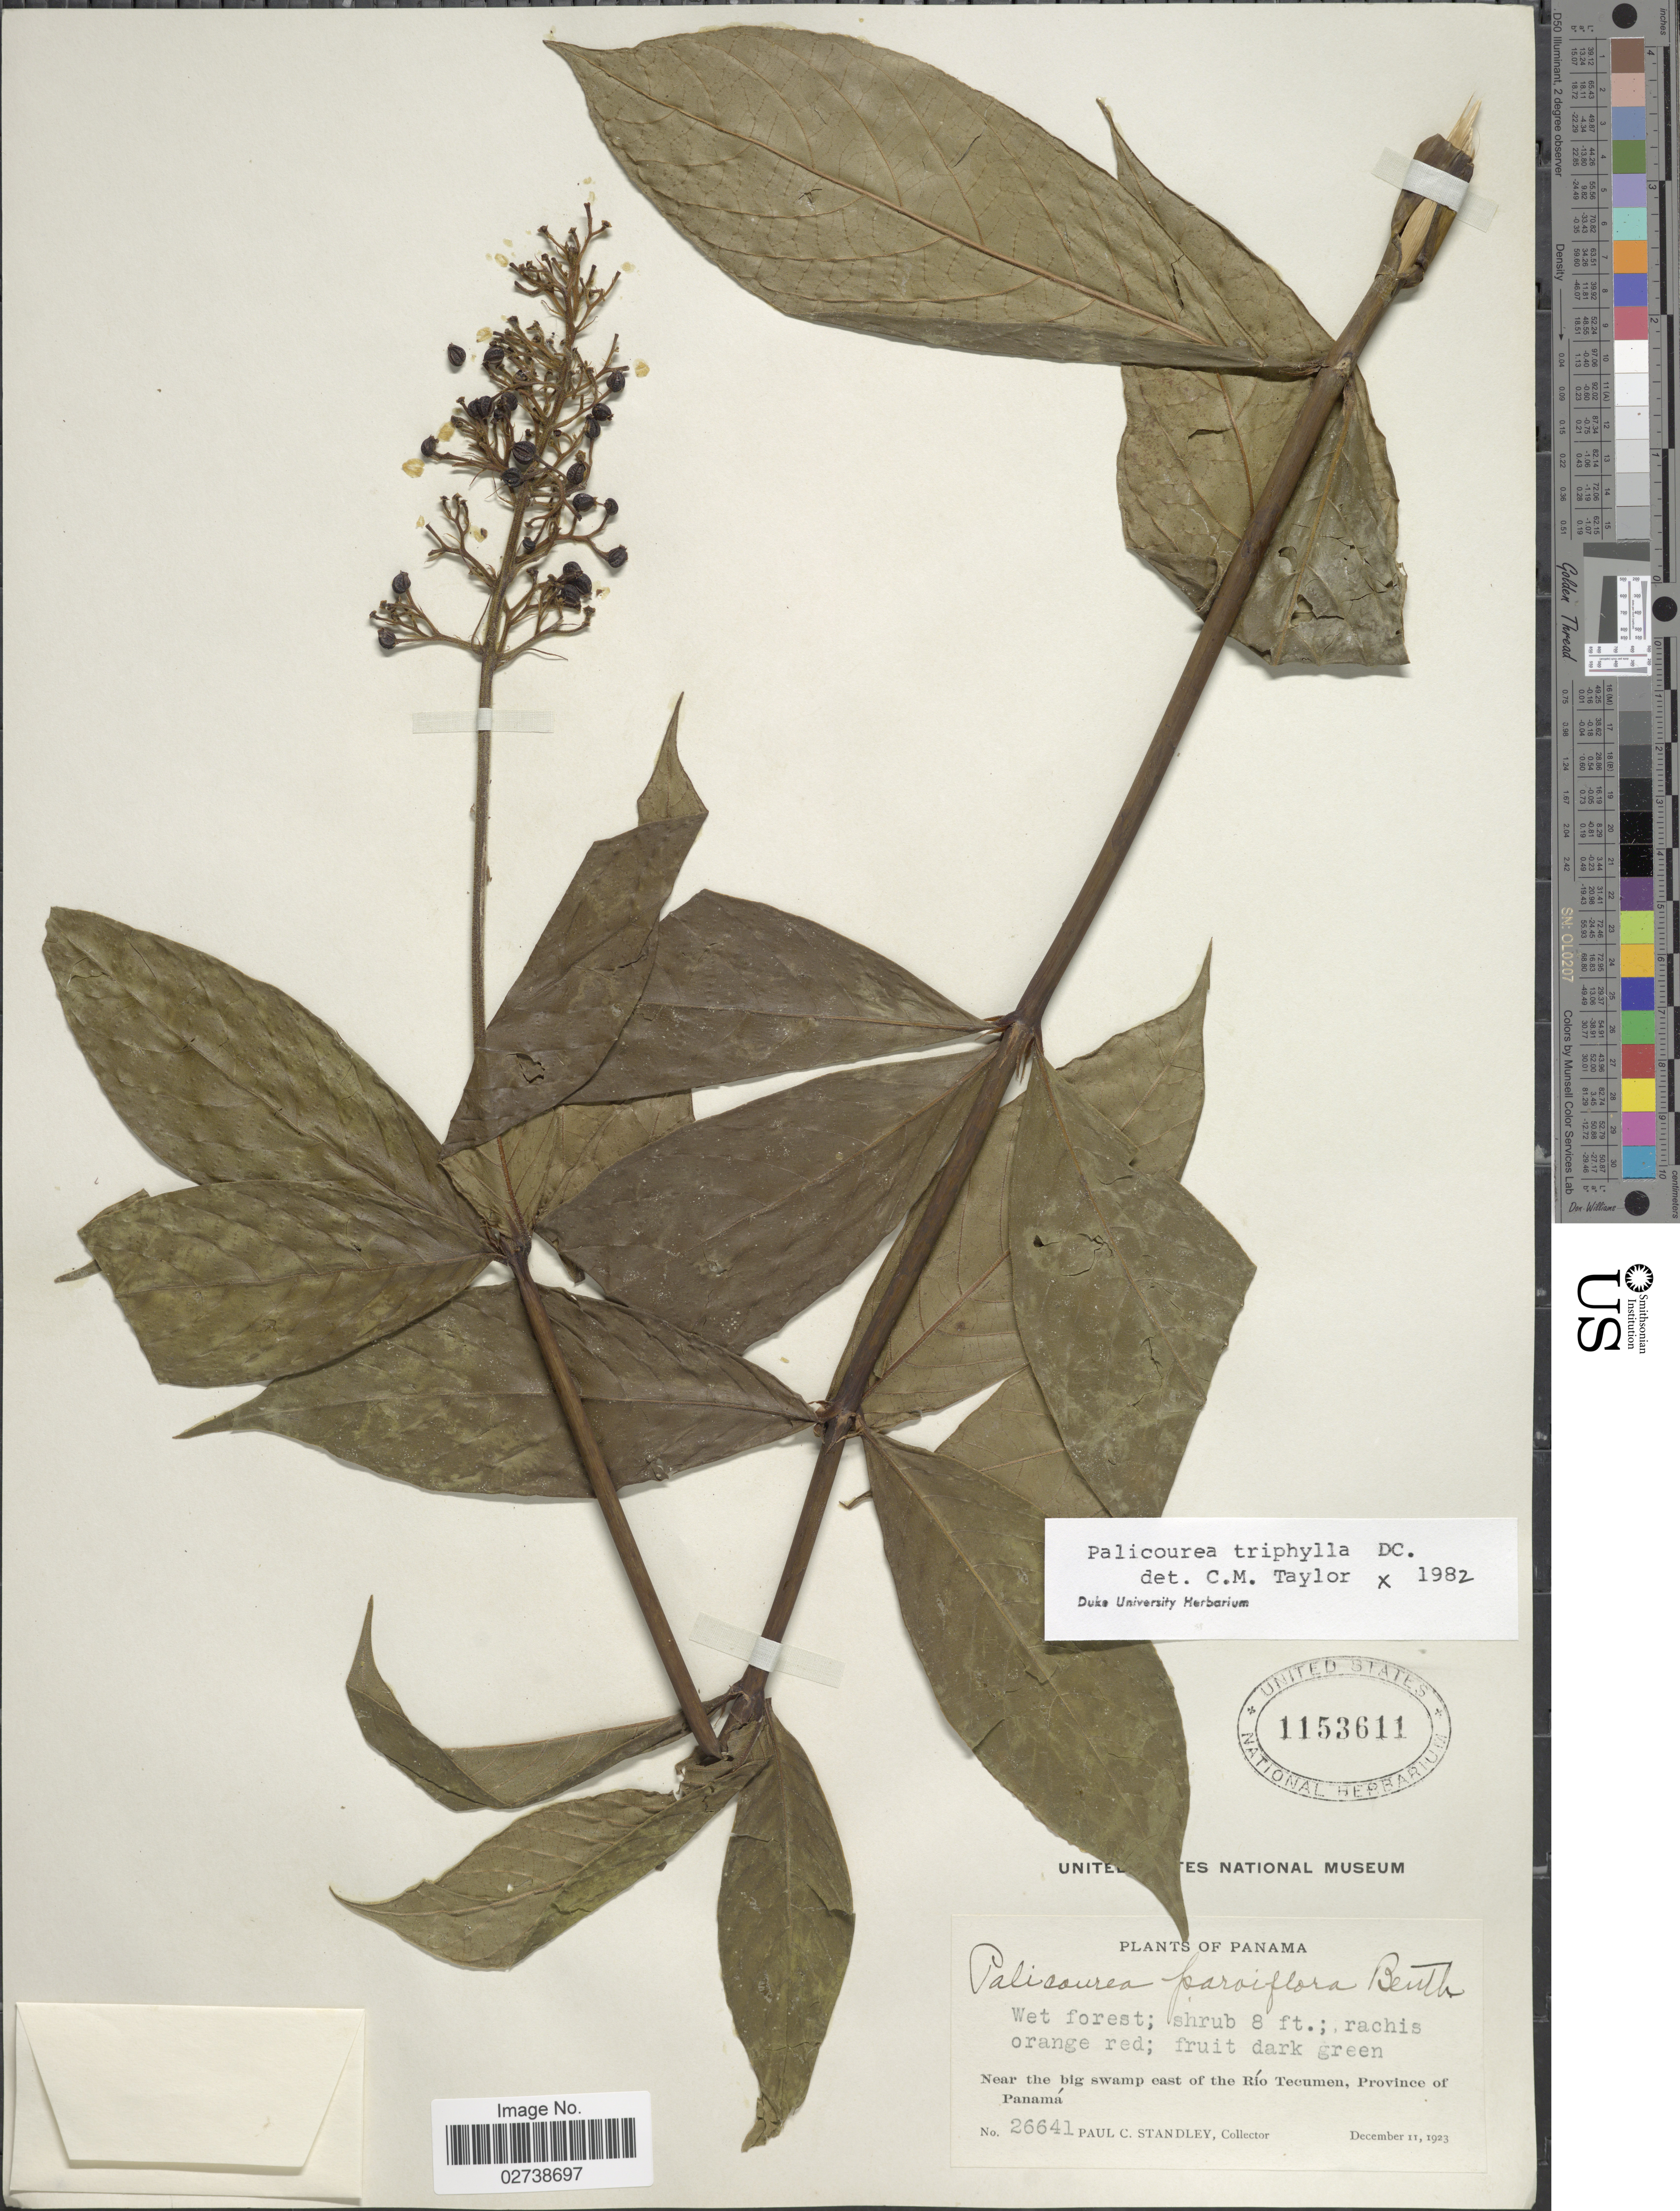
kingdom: Plantae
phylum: Tracheophyta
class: Magnoliopsida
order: Gentianales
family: Rubiaceae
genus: Palicourea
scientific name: Palicourea triphylla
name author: DC.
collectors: P. C. Standley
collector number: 26641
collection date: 1923-12-11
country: Panama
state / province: Panamá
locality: Wet forest; Near the big swamp east of Río Tecumen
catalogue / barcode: US 1153611